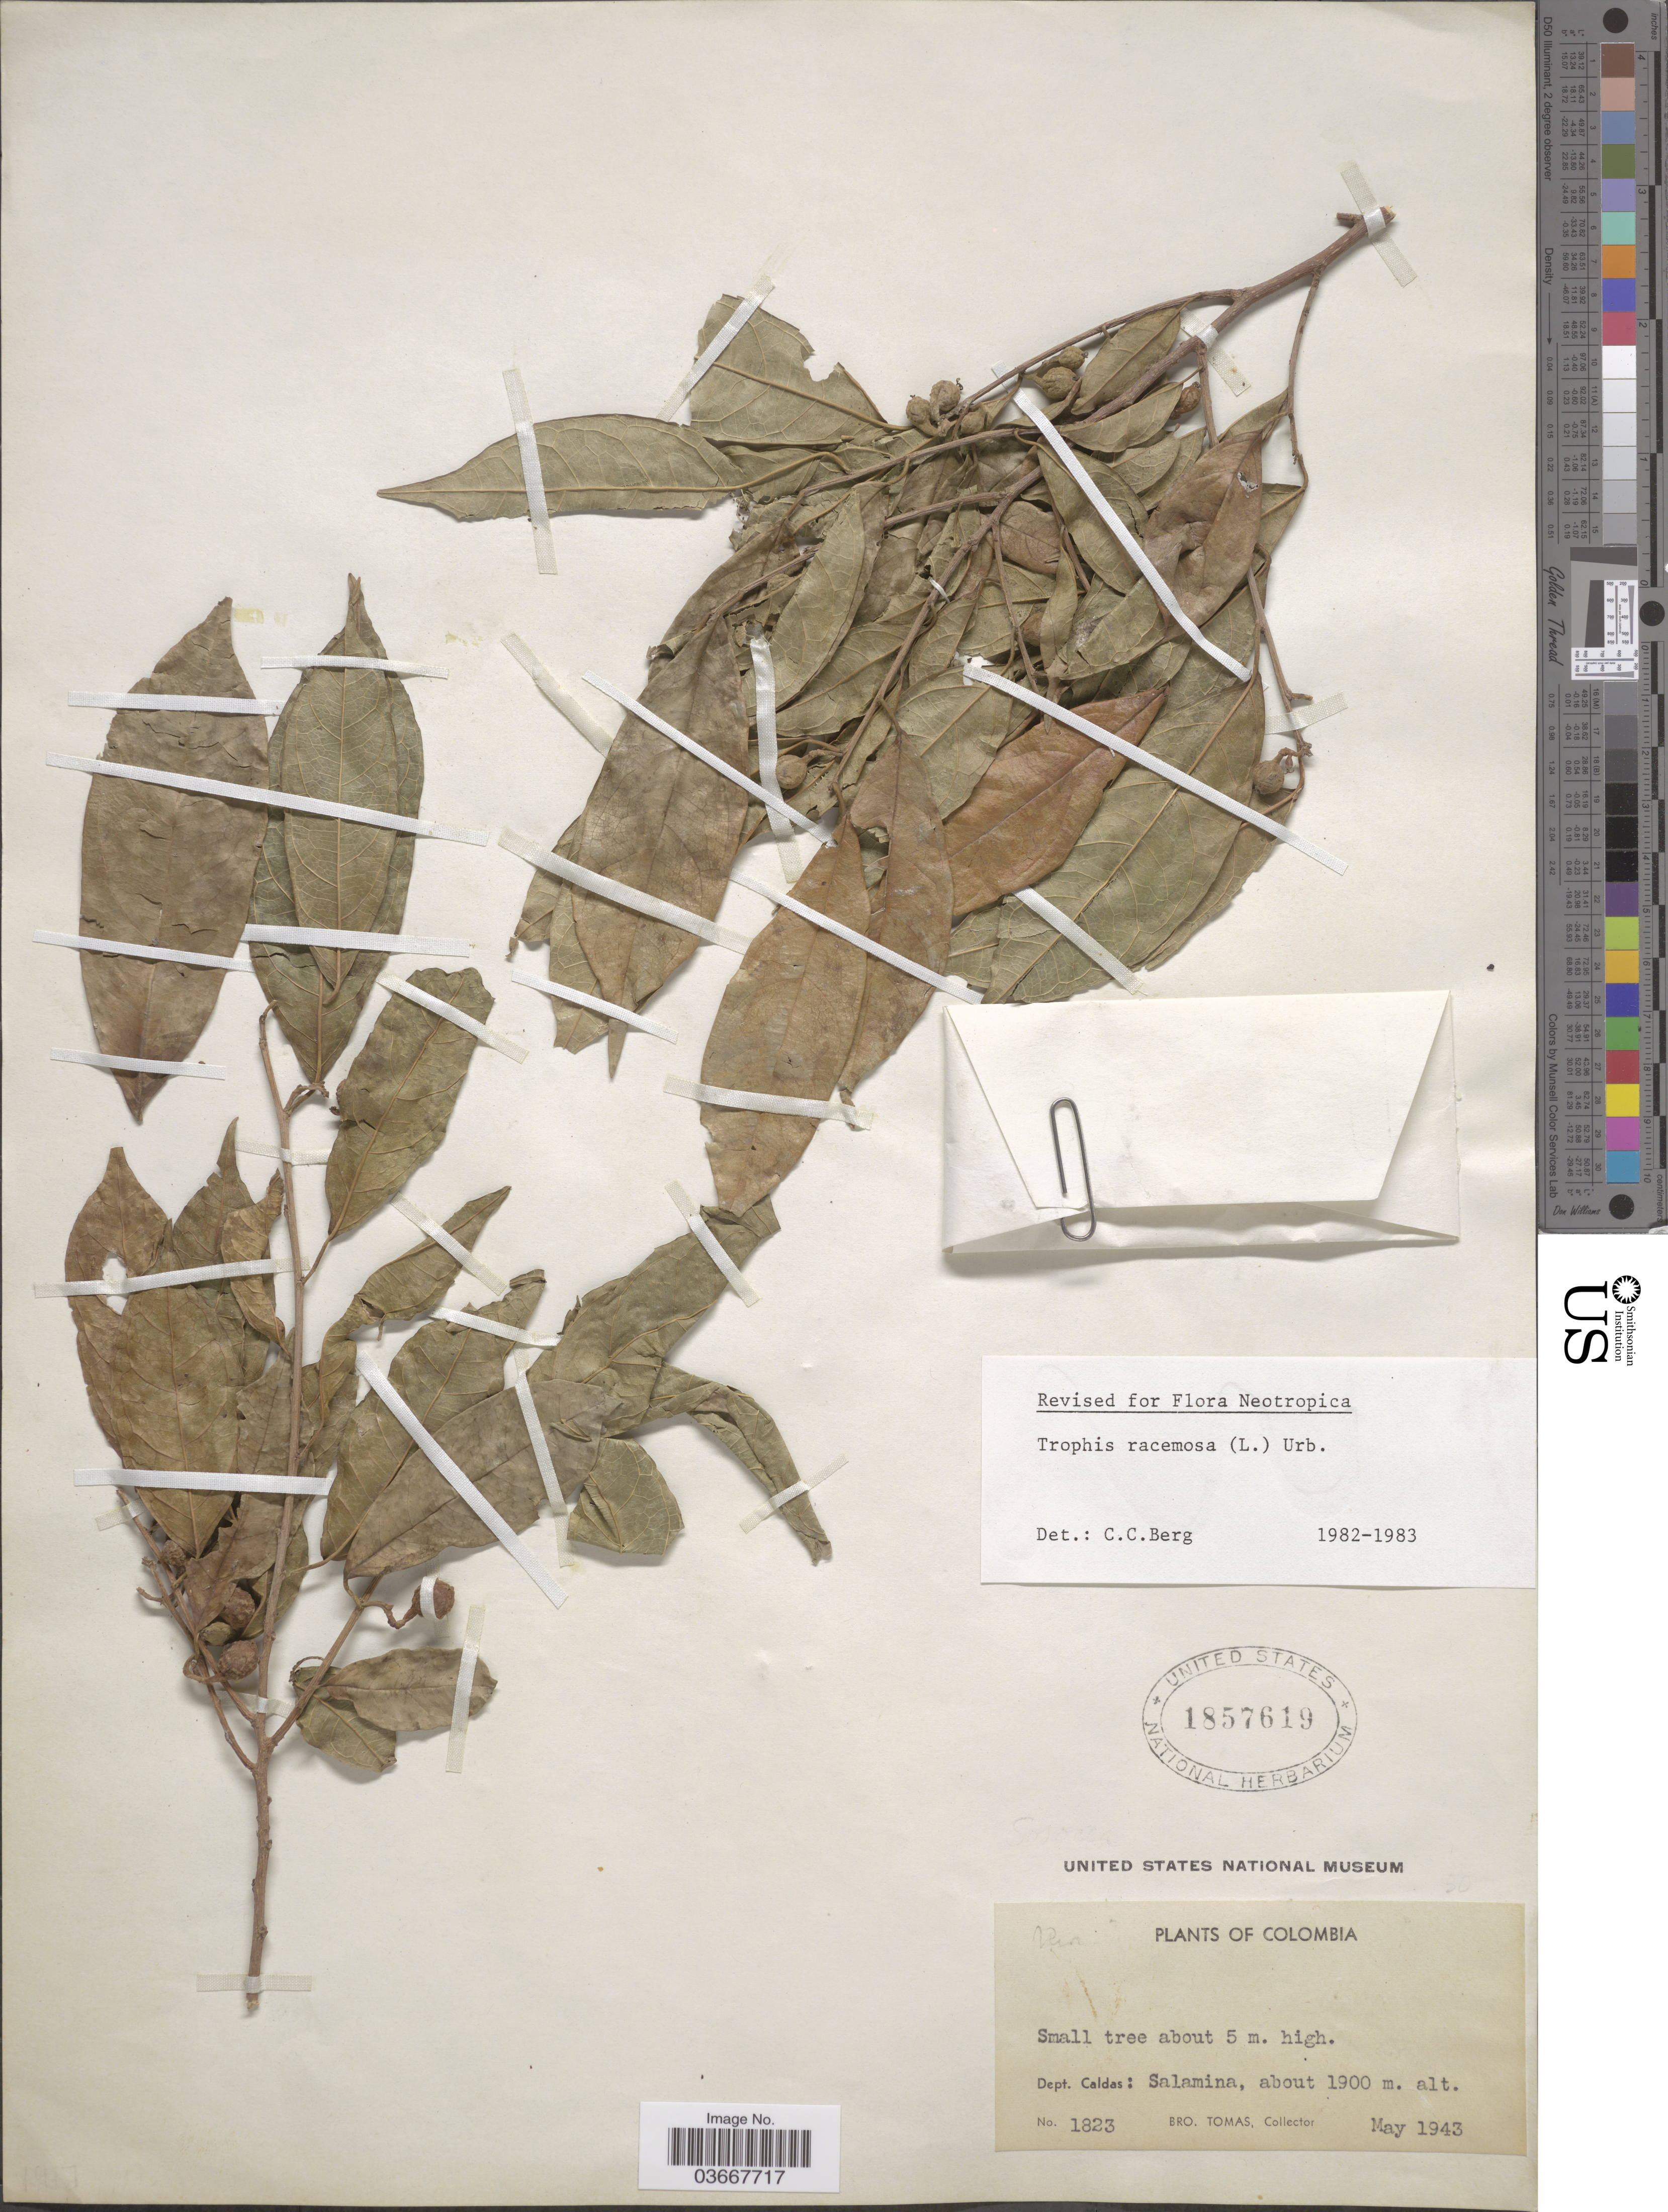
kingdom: Plantae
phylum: Tracheophyta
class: Magnoliopsida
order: Rosales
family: Moraceae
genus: Trophis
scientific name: Trophis racemosa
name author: (L.) Urb.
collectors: B. Tomas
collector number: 1823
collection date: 1943-05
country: Colombia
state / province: Caldas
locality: Dept. Caldas: Salamina.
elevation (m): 1900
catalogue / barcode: US 1857619